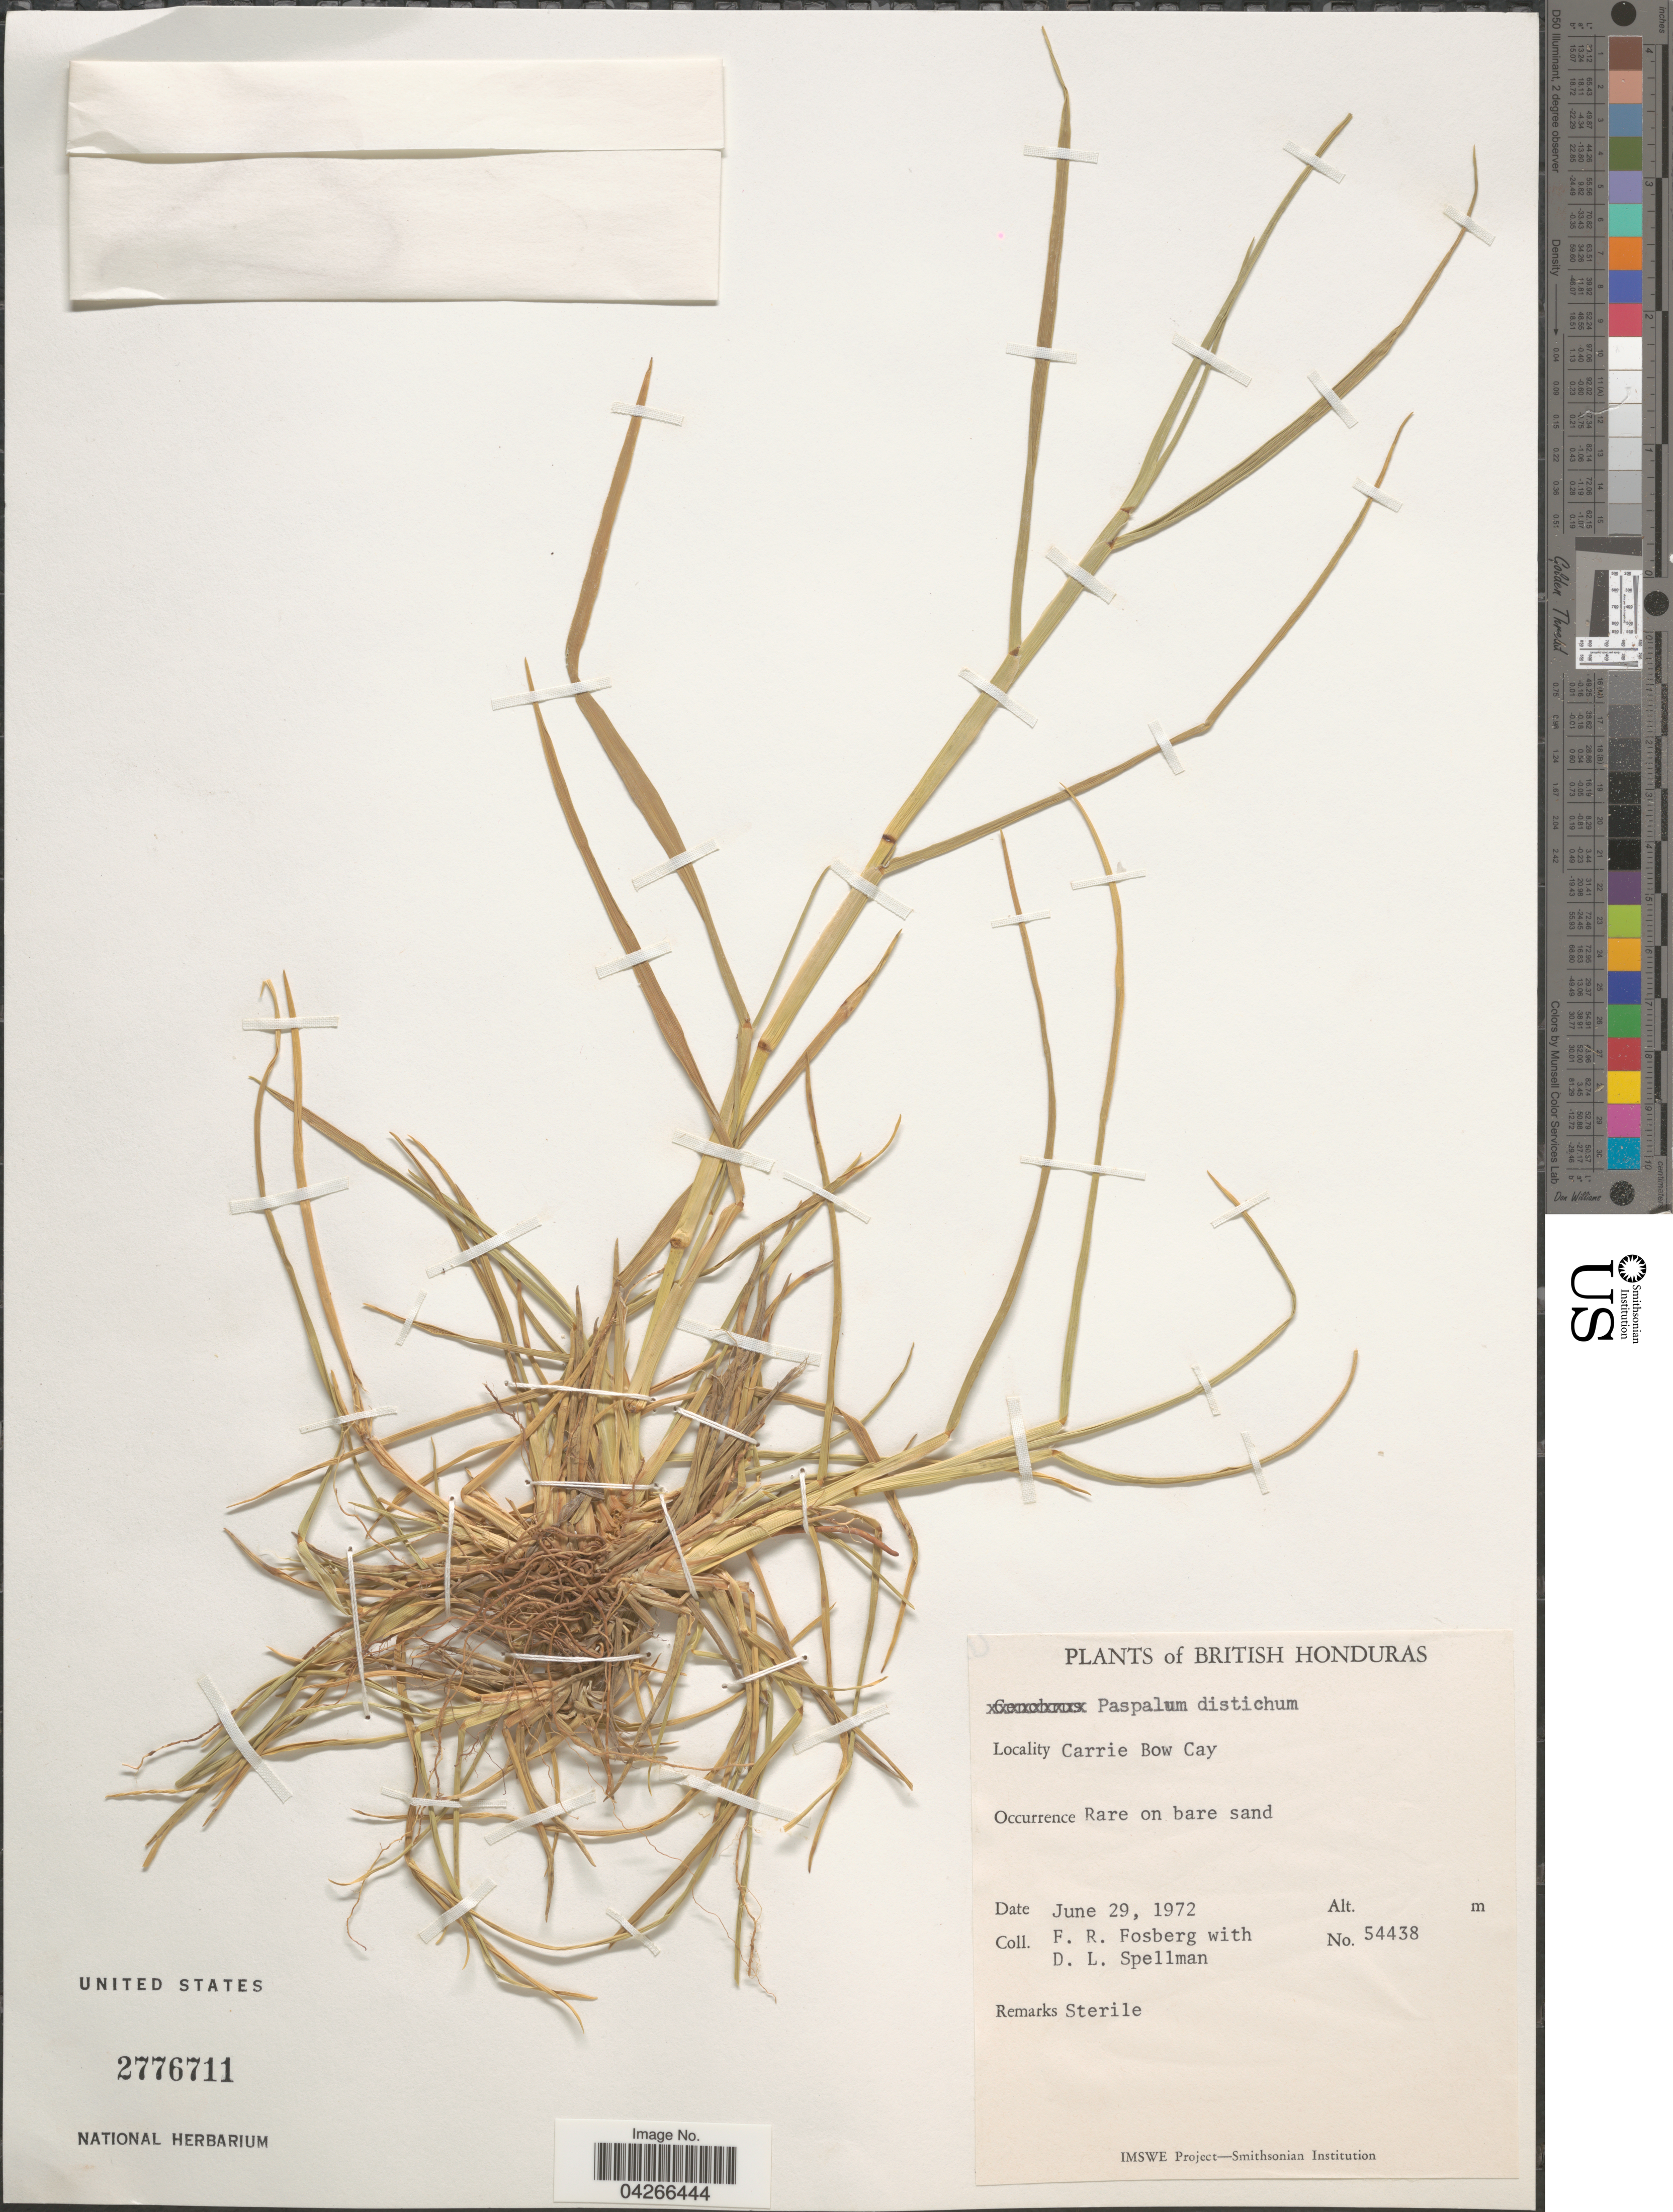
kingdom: Plantae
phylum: Tracheophyta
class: Liliopsida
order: Poales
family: Poaceae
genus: Paspalum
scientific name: Paspalum distichum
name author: L.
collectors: F. R. Fosberg & D. L. Spellman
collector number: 54438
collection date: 1972-06-29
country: Belize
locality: British Honduras. Carrie Bow Cay. Rare on bare sand.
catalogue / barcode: US 2776711